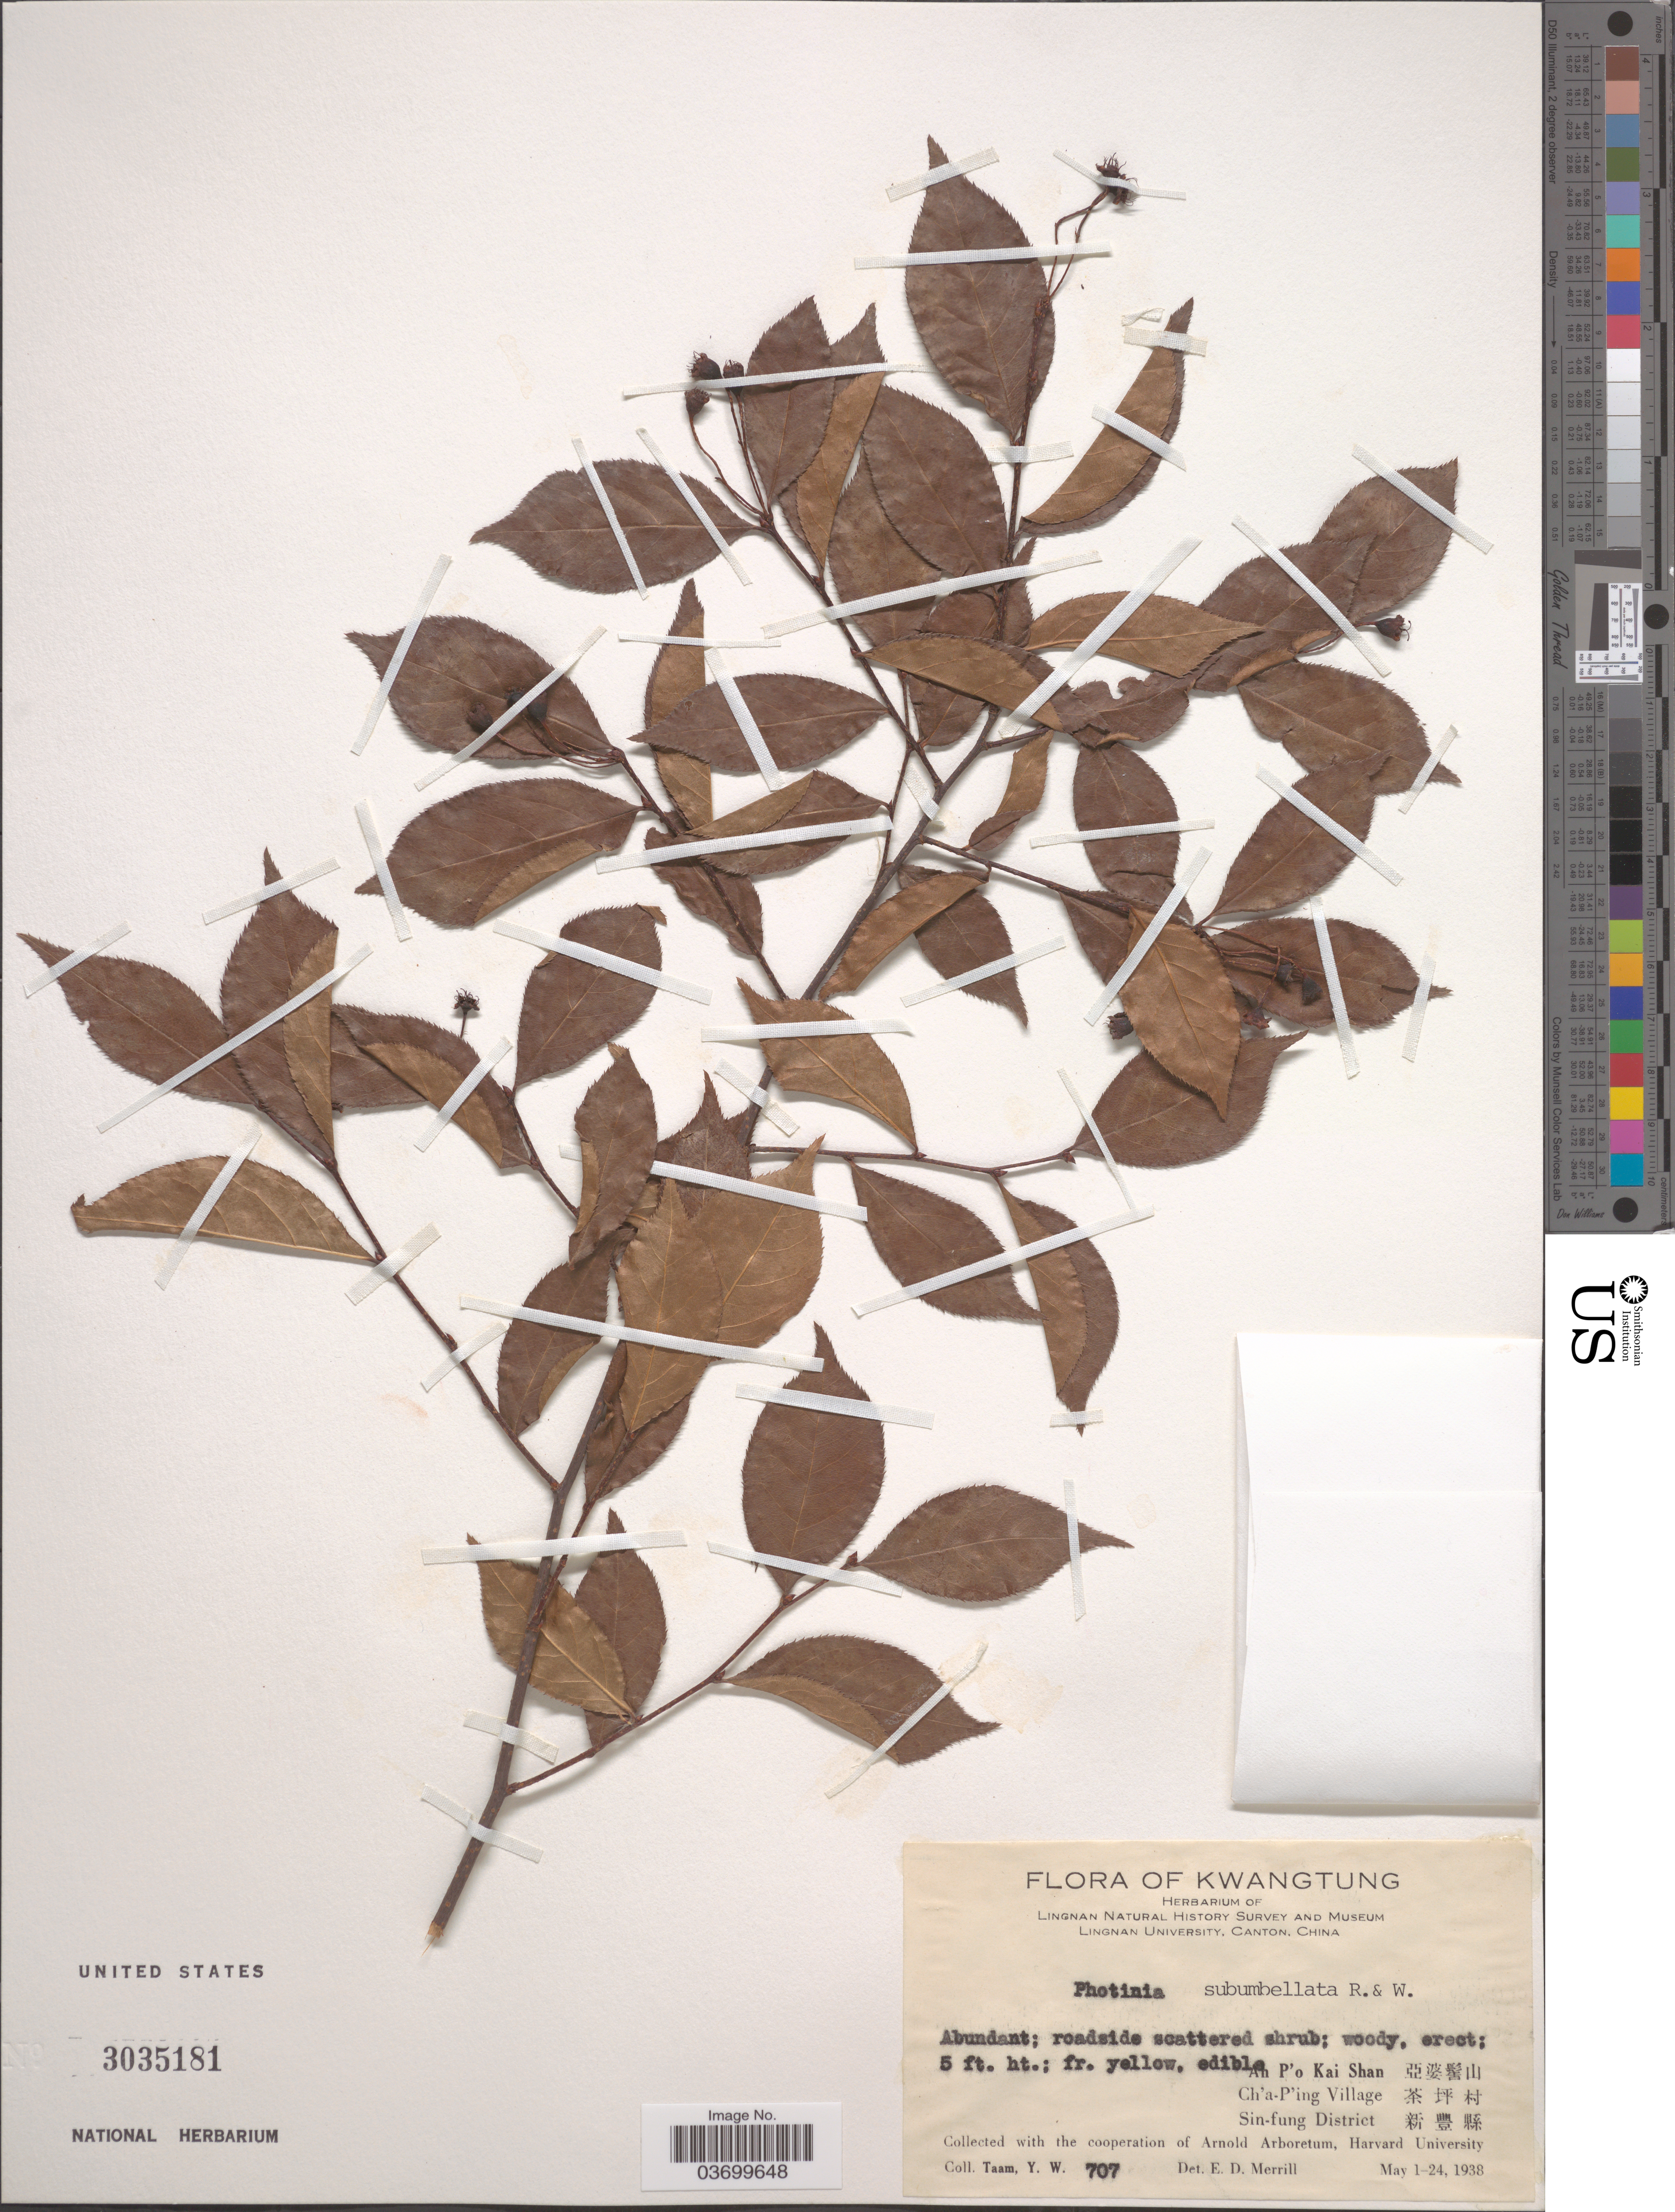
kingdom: Plantae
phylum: Tracheophyta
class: Magnoliopsida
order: Rosales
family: Rosaceae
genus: Photinia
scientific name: Photinia subumbellata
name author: Rehder & E.H. Wilson in Sarg.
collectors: Y. W. Taam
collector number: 707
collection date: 1938-05-01/1938-05-24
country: China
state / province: Guangdong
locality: Kwangtung. Ah P'o Kai Shan X. Ch'a-P'ing Village X. Sin-fung District X.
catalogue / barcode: US 3035181